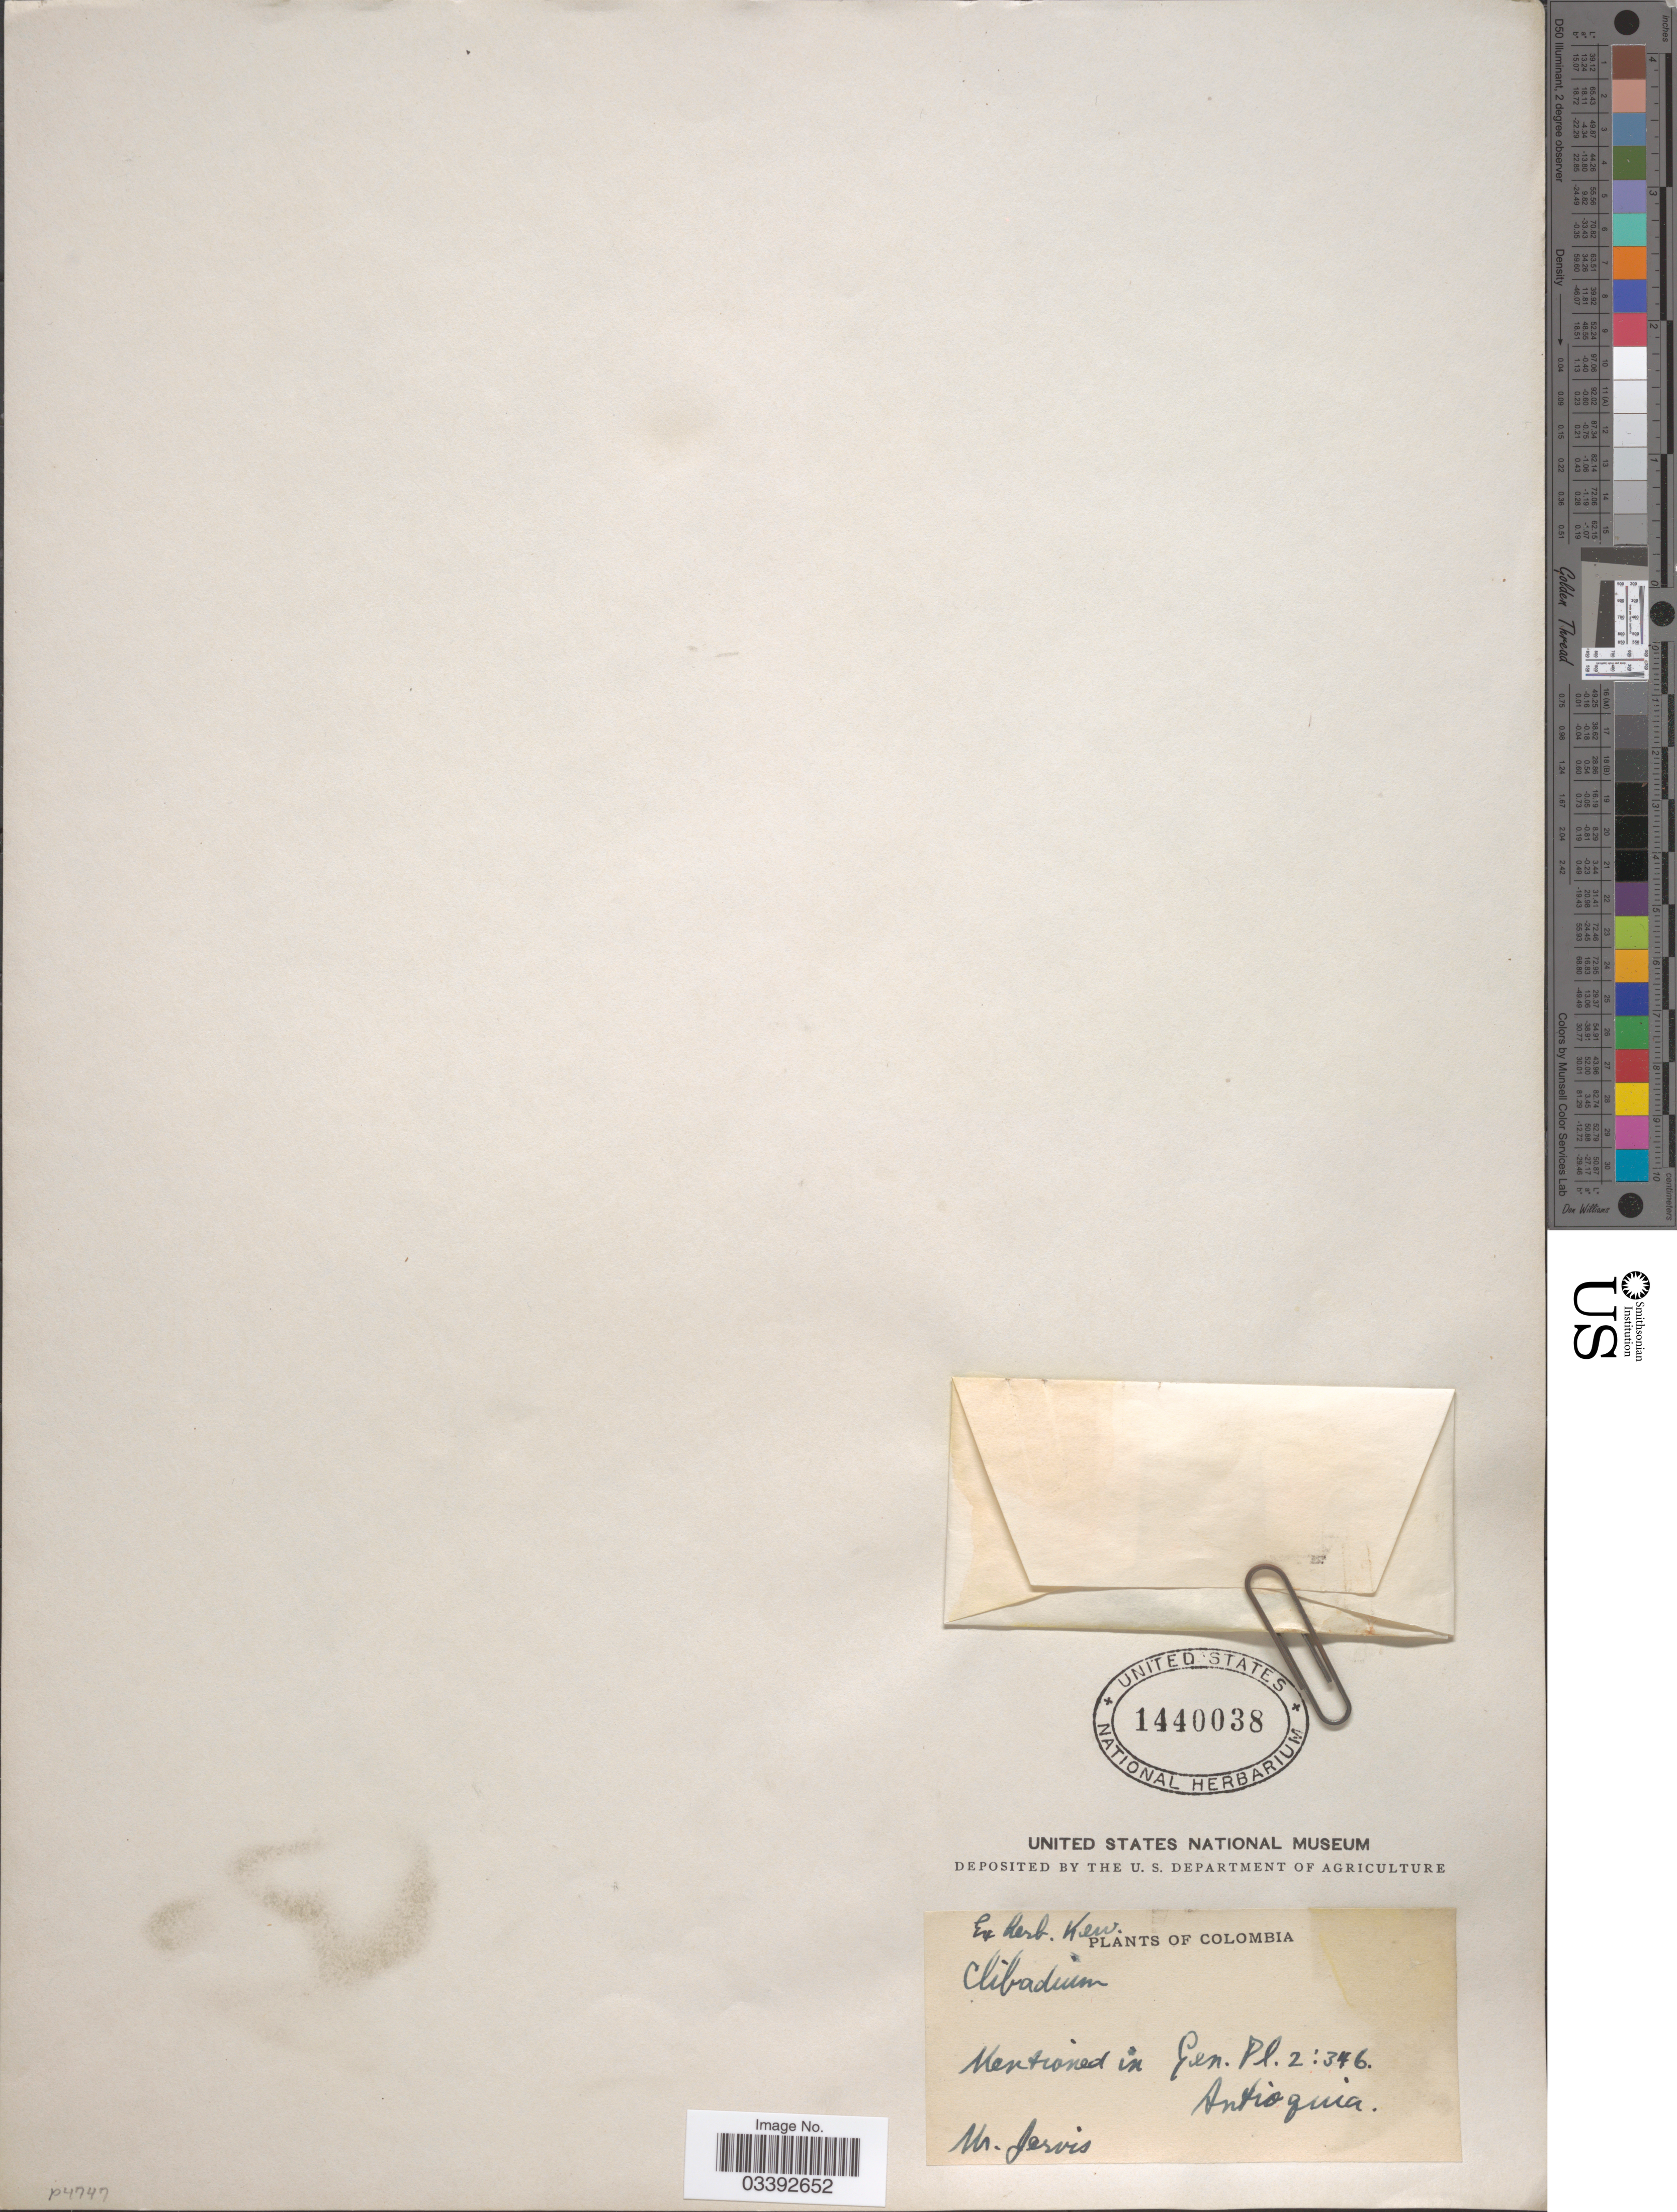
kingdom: Plantae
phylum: Tracheophyta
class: Magnoliopsida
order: Asterales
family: Asteraceae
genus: Clibadium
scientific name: Clibadium trianae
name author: (Hieron.) S.F. Blake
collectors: Jarvis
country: Colombia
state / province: Antioquia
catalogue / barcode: US 1440038